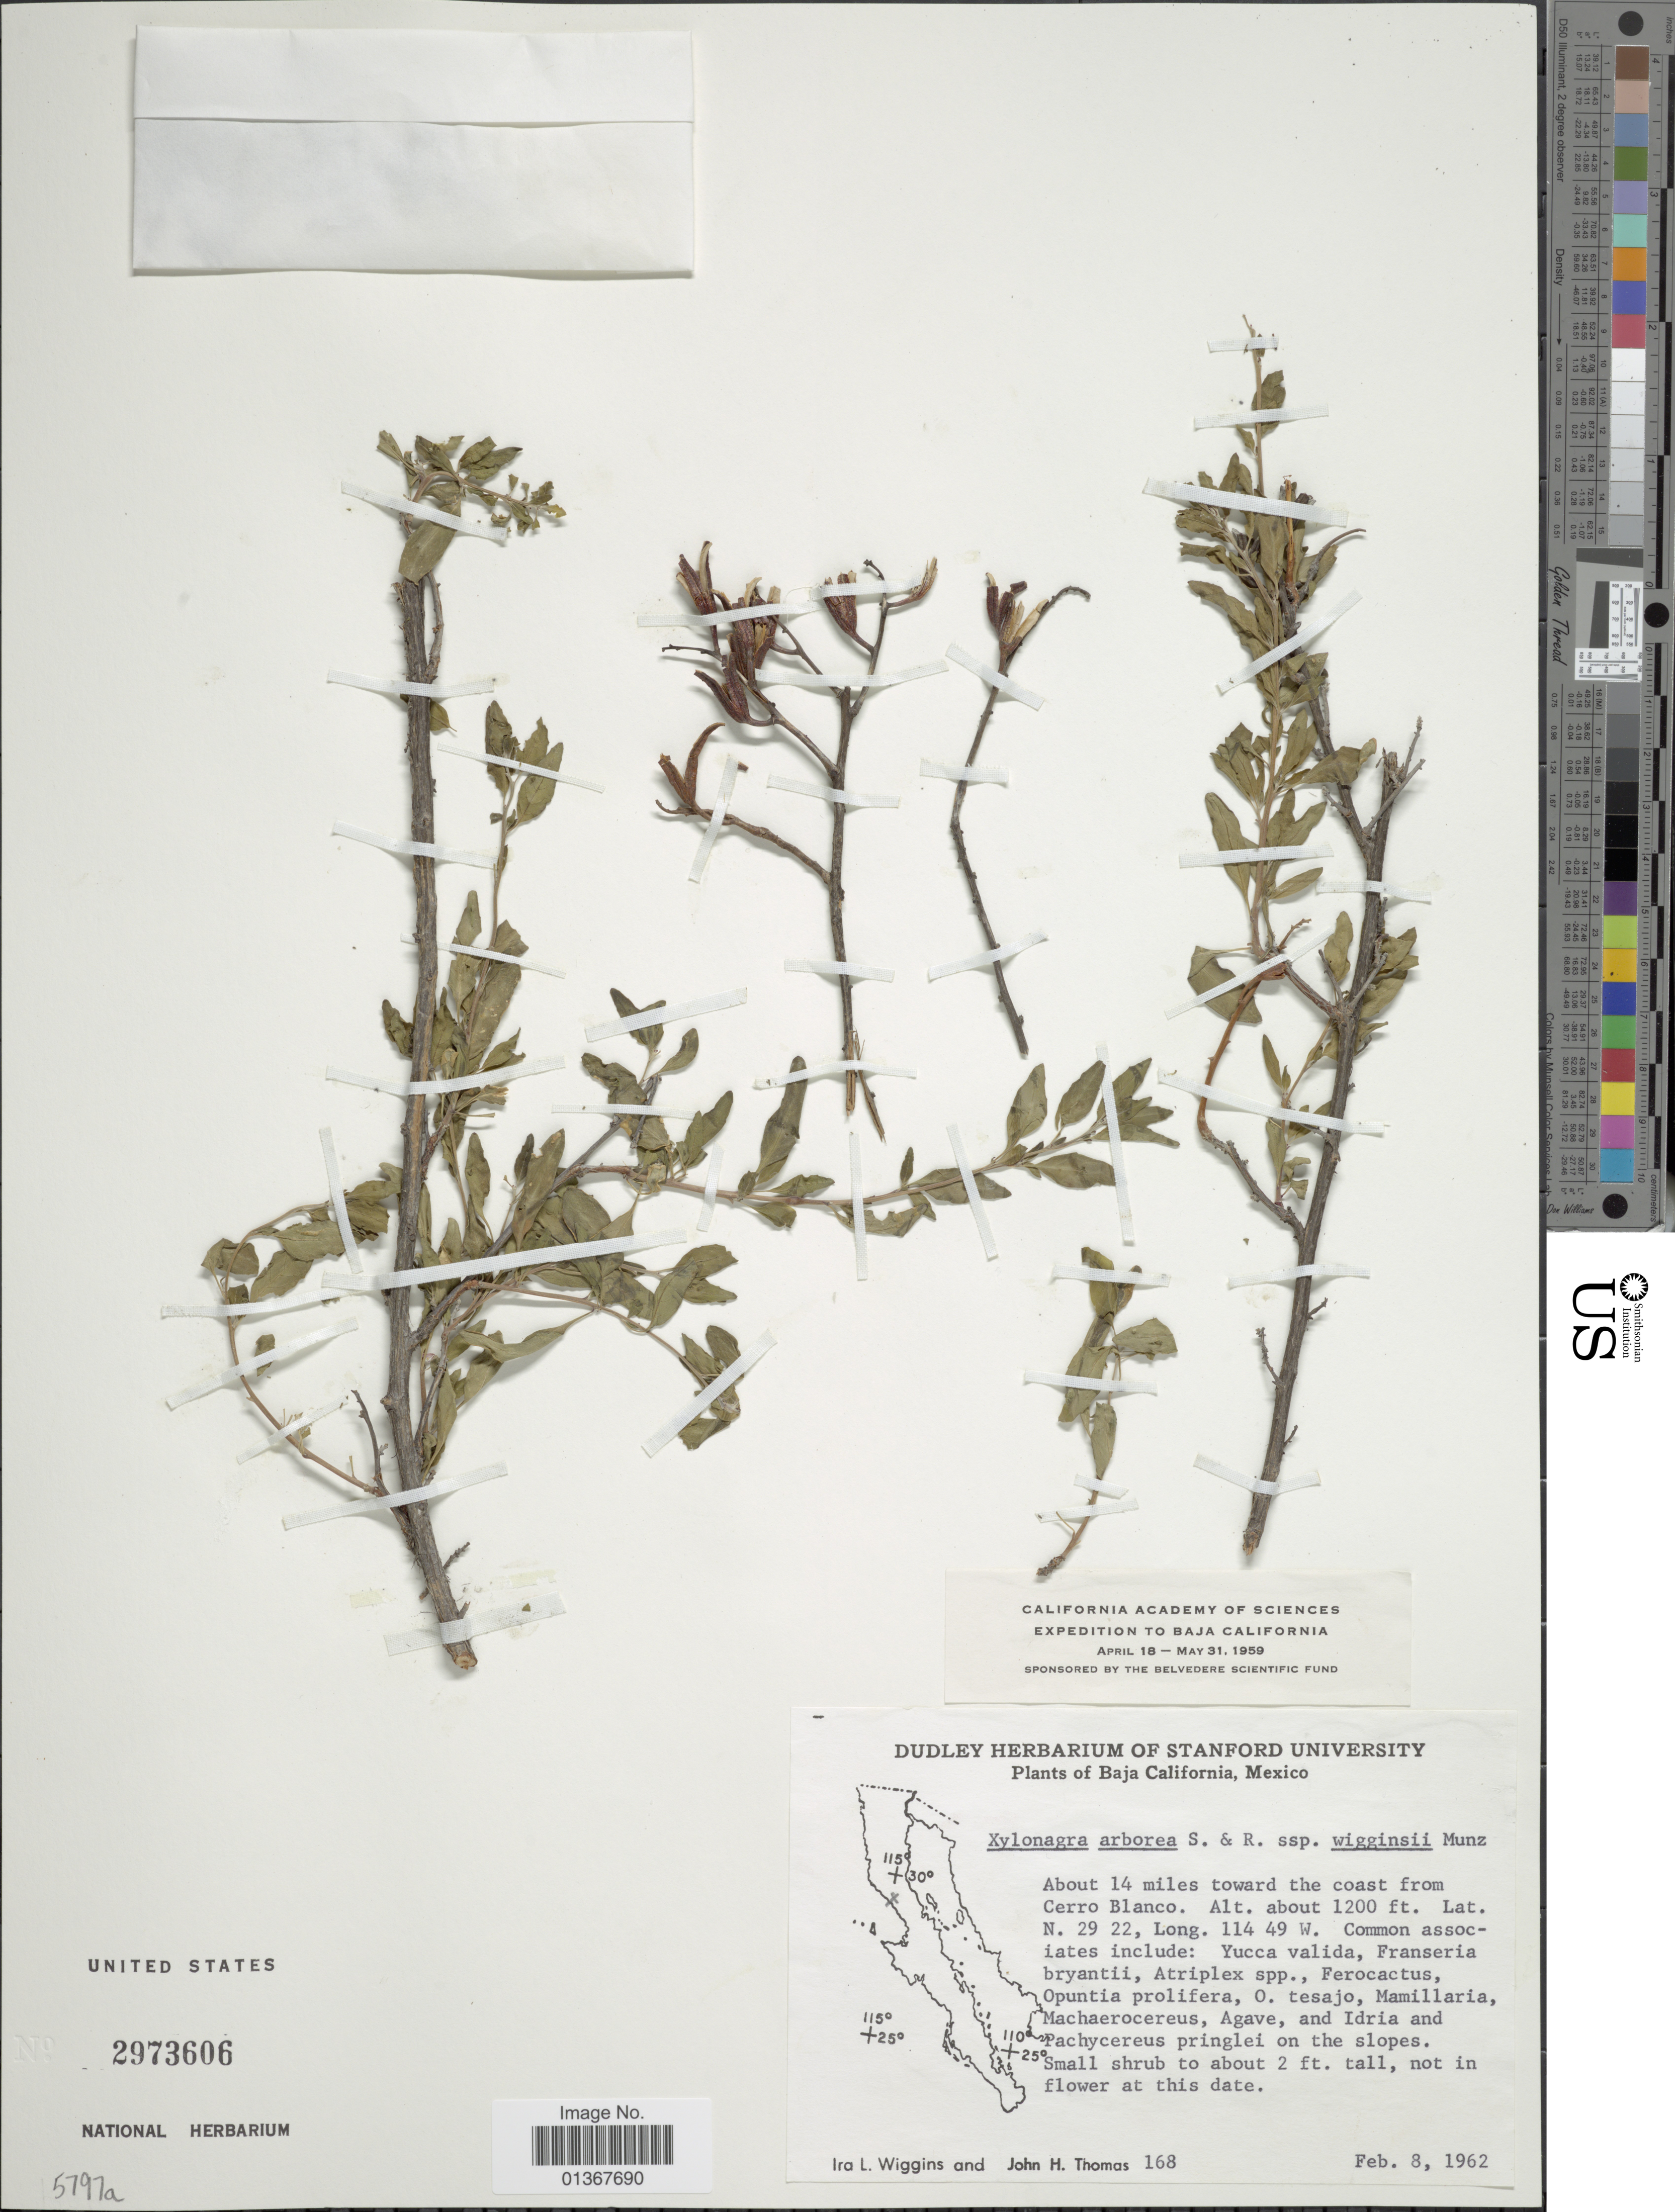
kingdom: Plantae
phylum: Tracheophyta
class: Magnoliopsida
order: Myrtales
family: Onagraceae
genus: Xylonagra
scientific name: Xylonagra arborea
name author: (Kellogg) Donn. Sm. & Rose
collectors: I. L. Wiggins & J. H. Thomas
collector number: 168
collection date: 1962-02-08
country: Mexico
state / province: Baja California Norte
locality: About 14 miles toward the coast from Cerro Blanco.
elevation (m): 366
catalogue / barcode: US 2973606